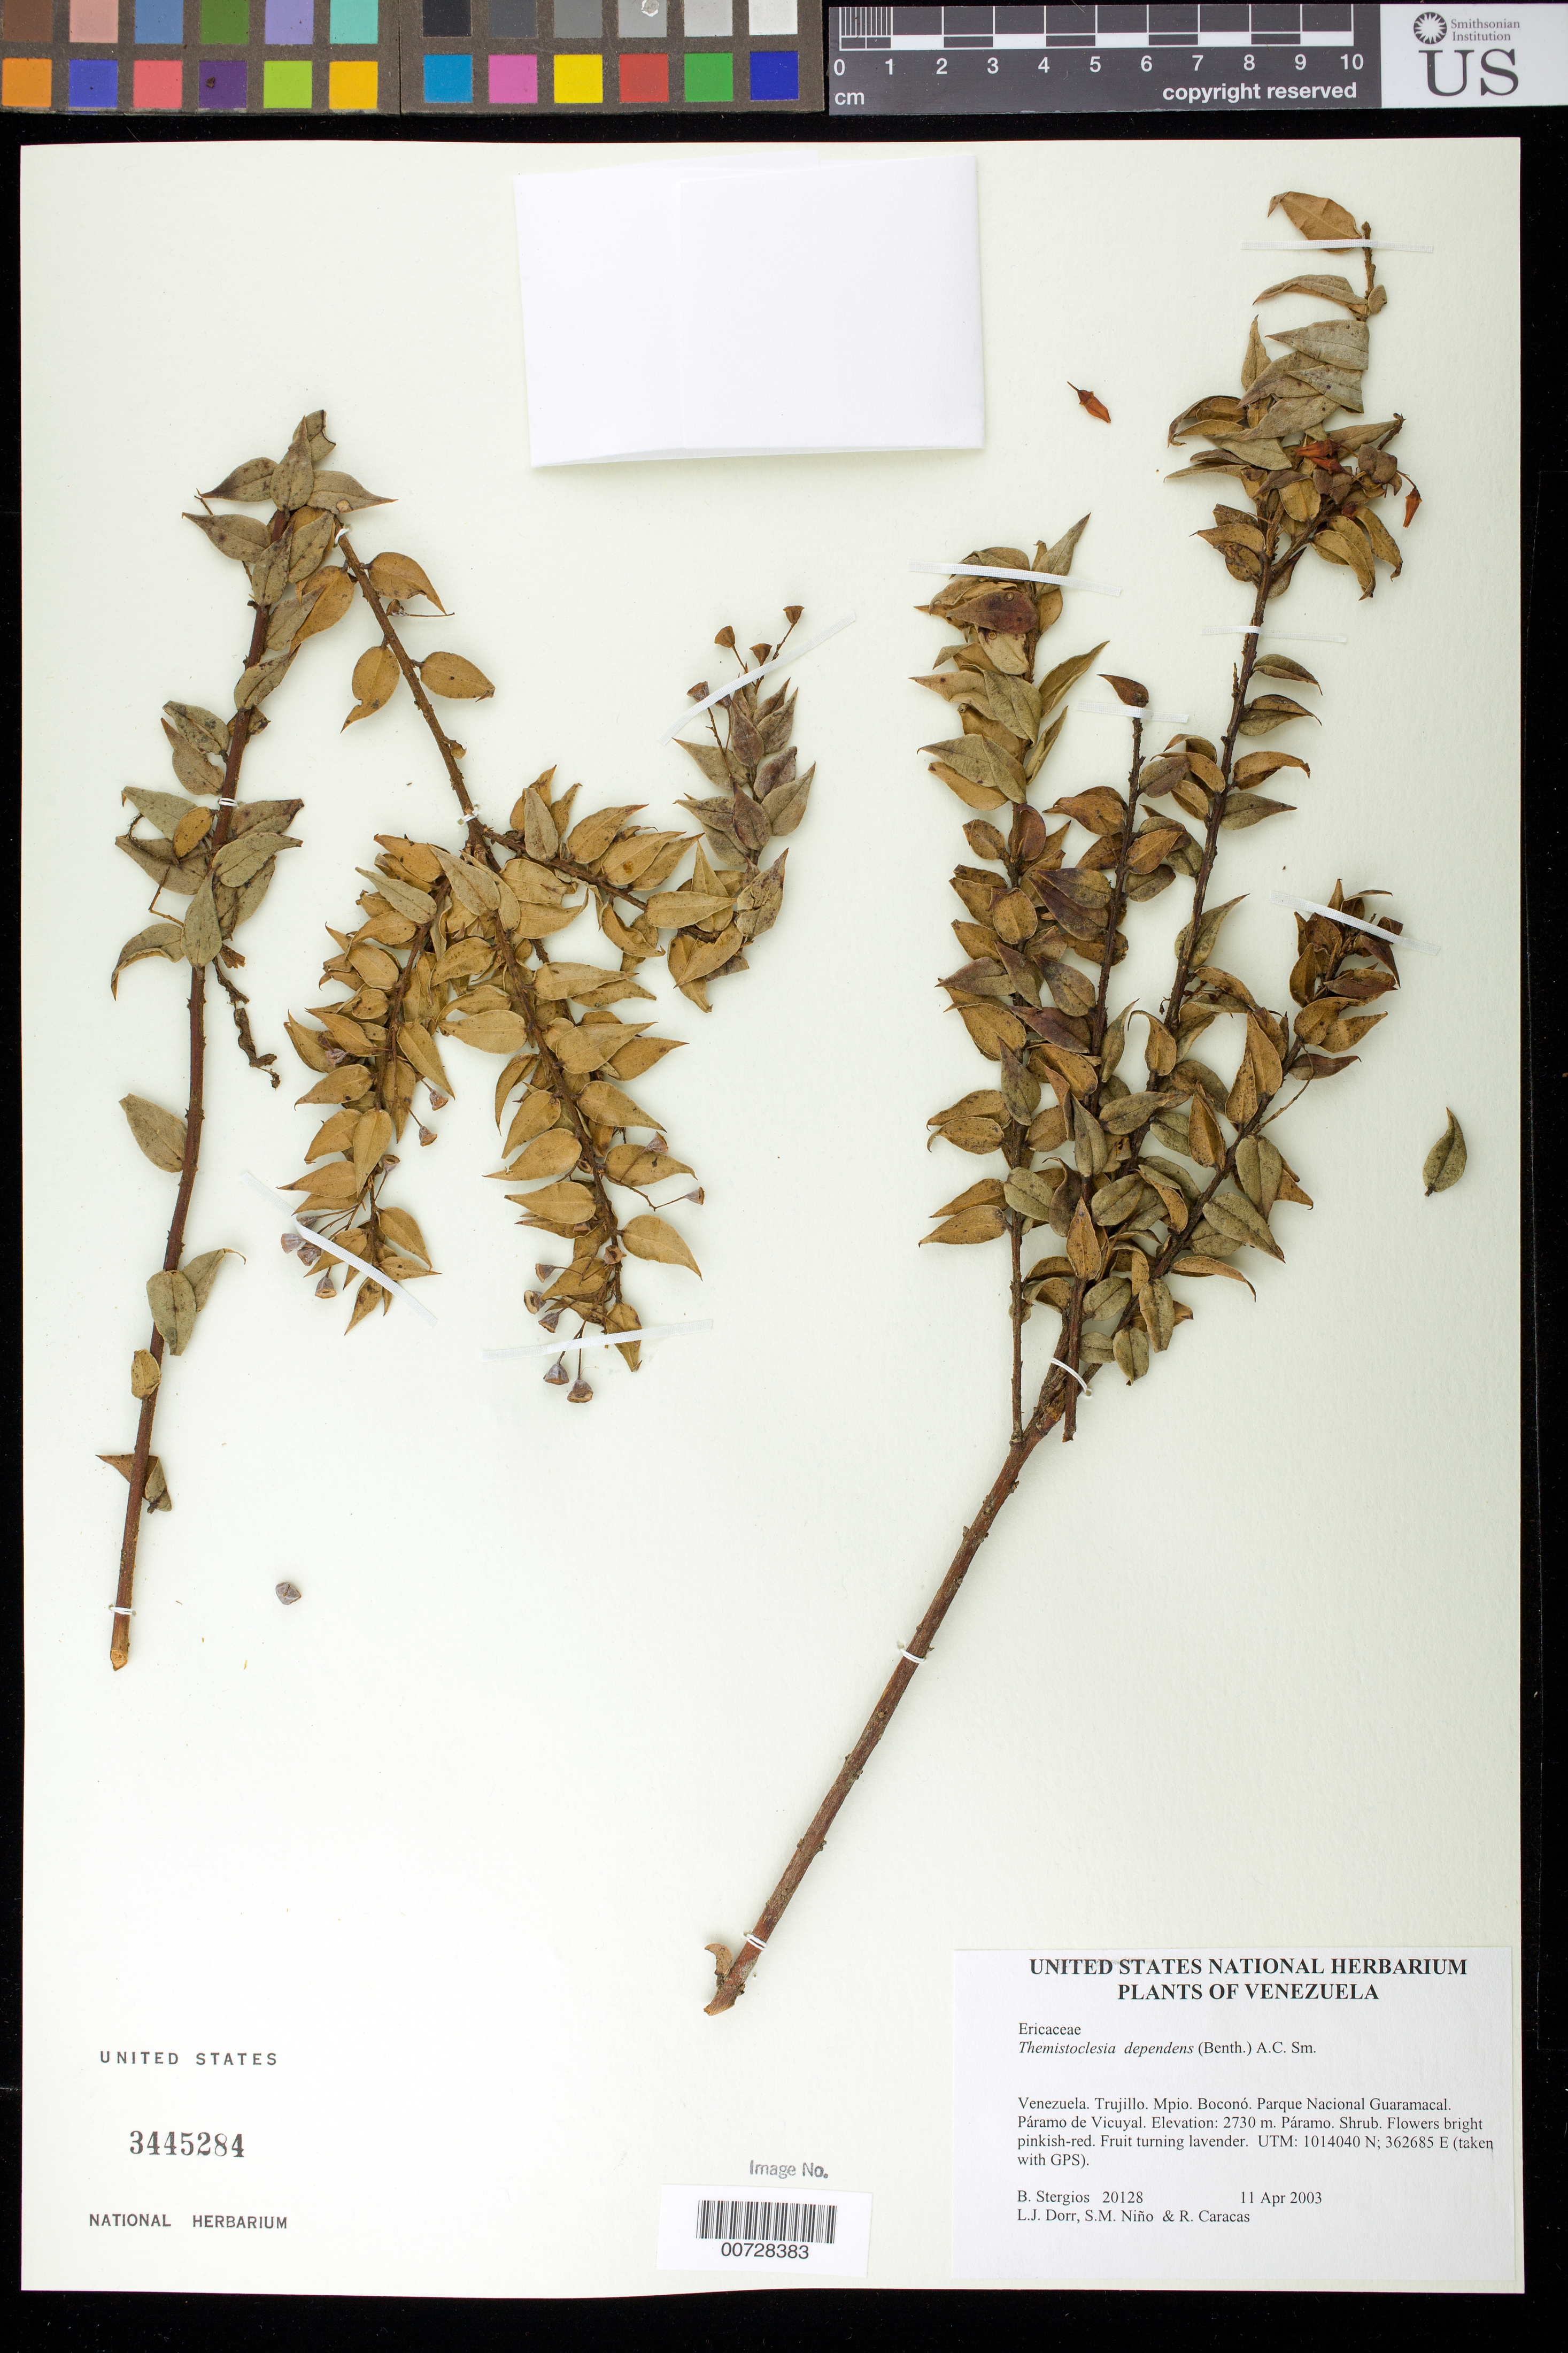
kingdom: Plantae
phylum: Tracheophyta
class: Magnoliopsida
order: Ericales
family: Ericaceae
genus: Themistoclesia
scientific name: Themistoclesia dependens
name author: (Benth.) A.C. Sm.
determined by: Dorr, L. J., (BOT), Smithsonian Institution - National Museum of Natural History (UNITED STATES)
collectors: B. G. Stergios, L. J. Dorr, S. M. Niño & R. Caracas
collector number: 20128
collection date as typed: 11 Apr 2003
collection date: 2003-04-11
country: Venezuela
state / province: Trujillo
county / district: Boconó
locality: Parque Nacional Guaramacal. Páramo de Vicuyal.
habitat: Páramo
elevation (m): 2730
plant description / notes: NY, PORT, US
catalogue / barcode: US 3445284